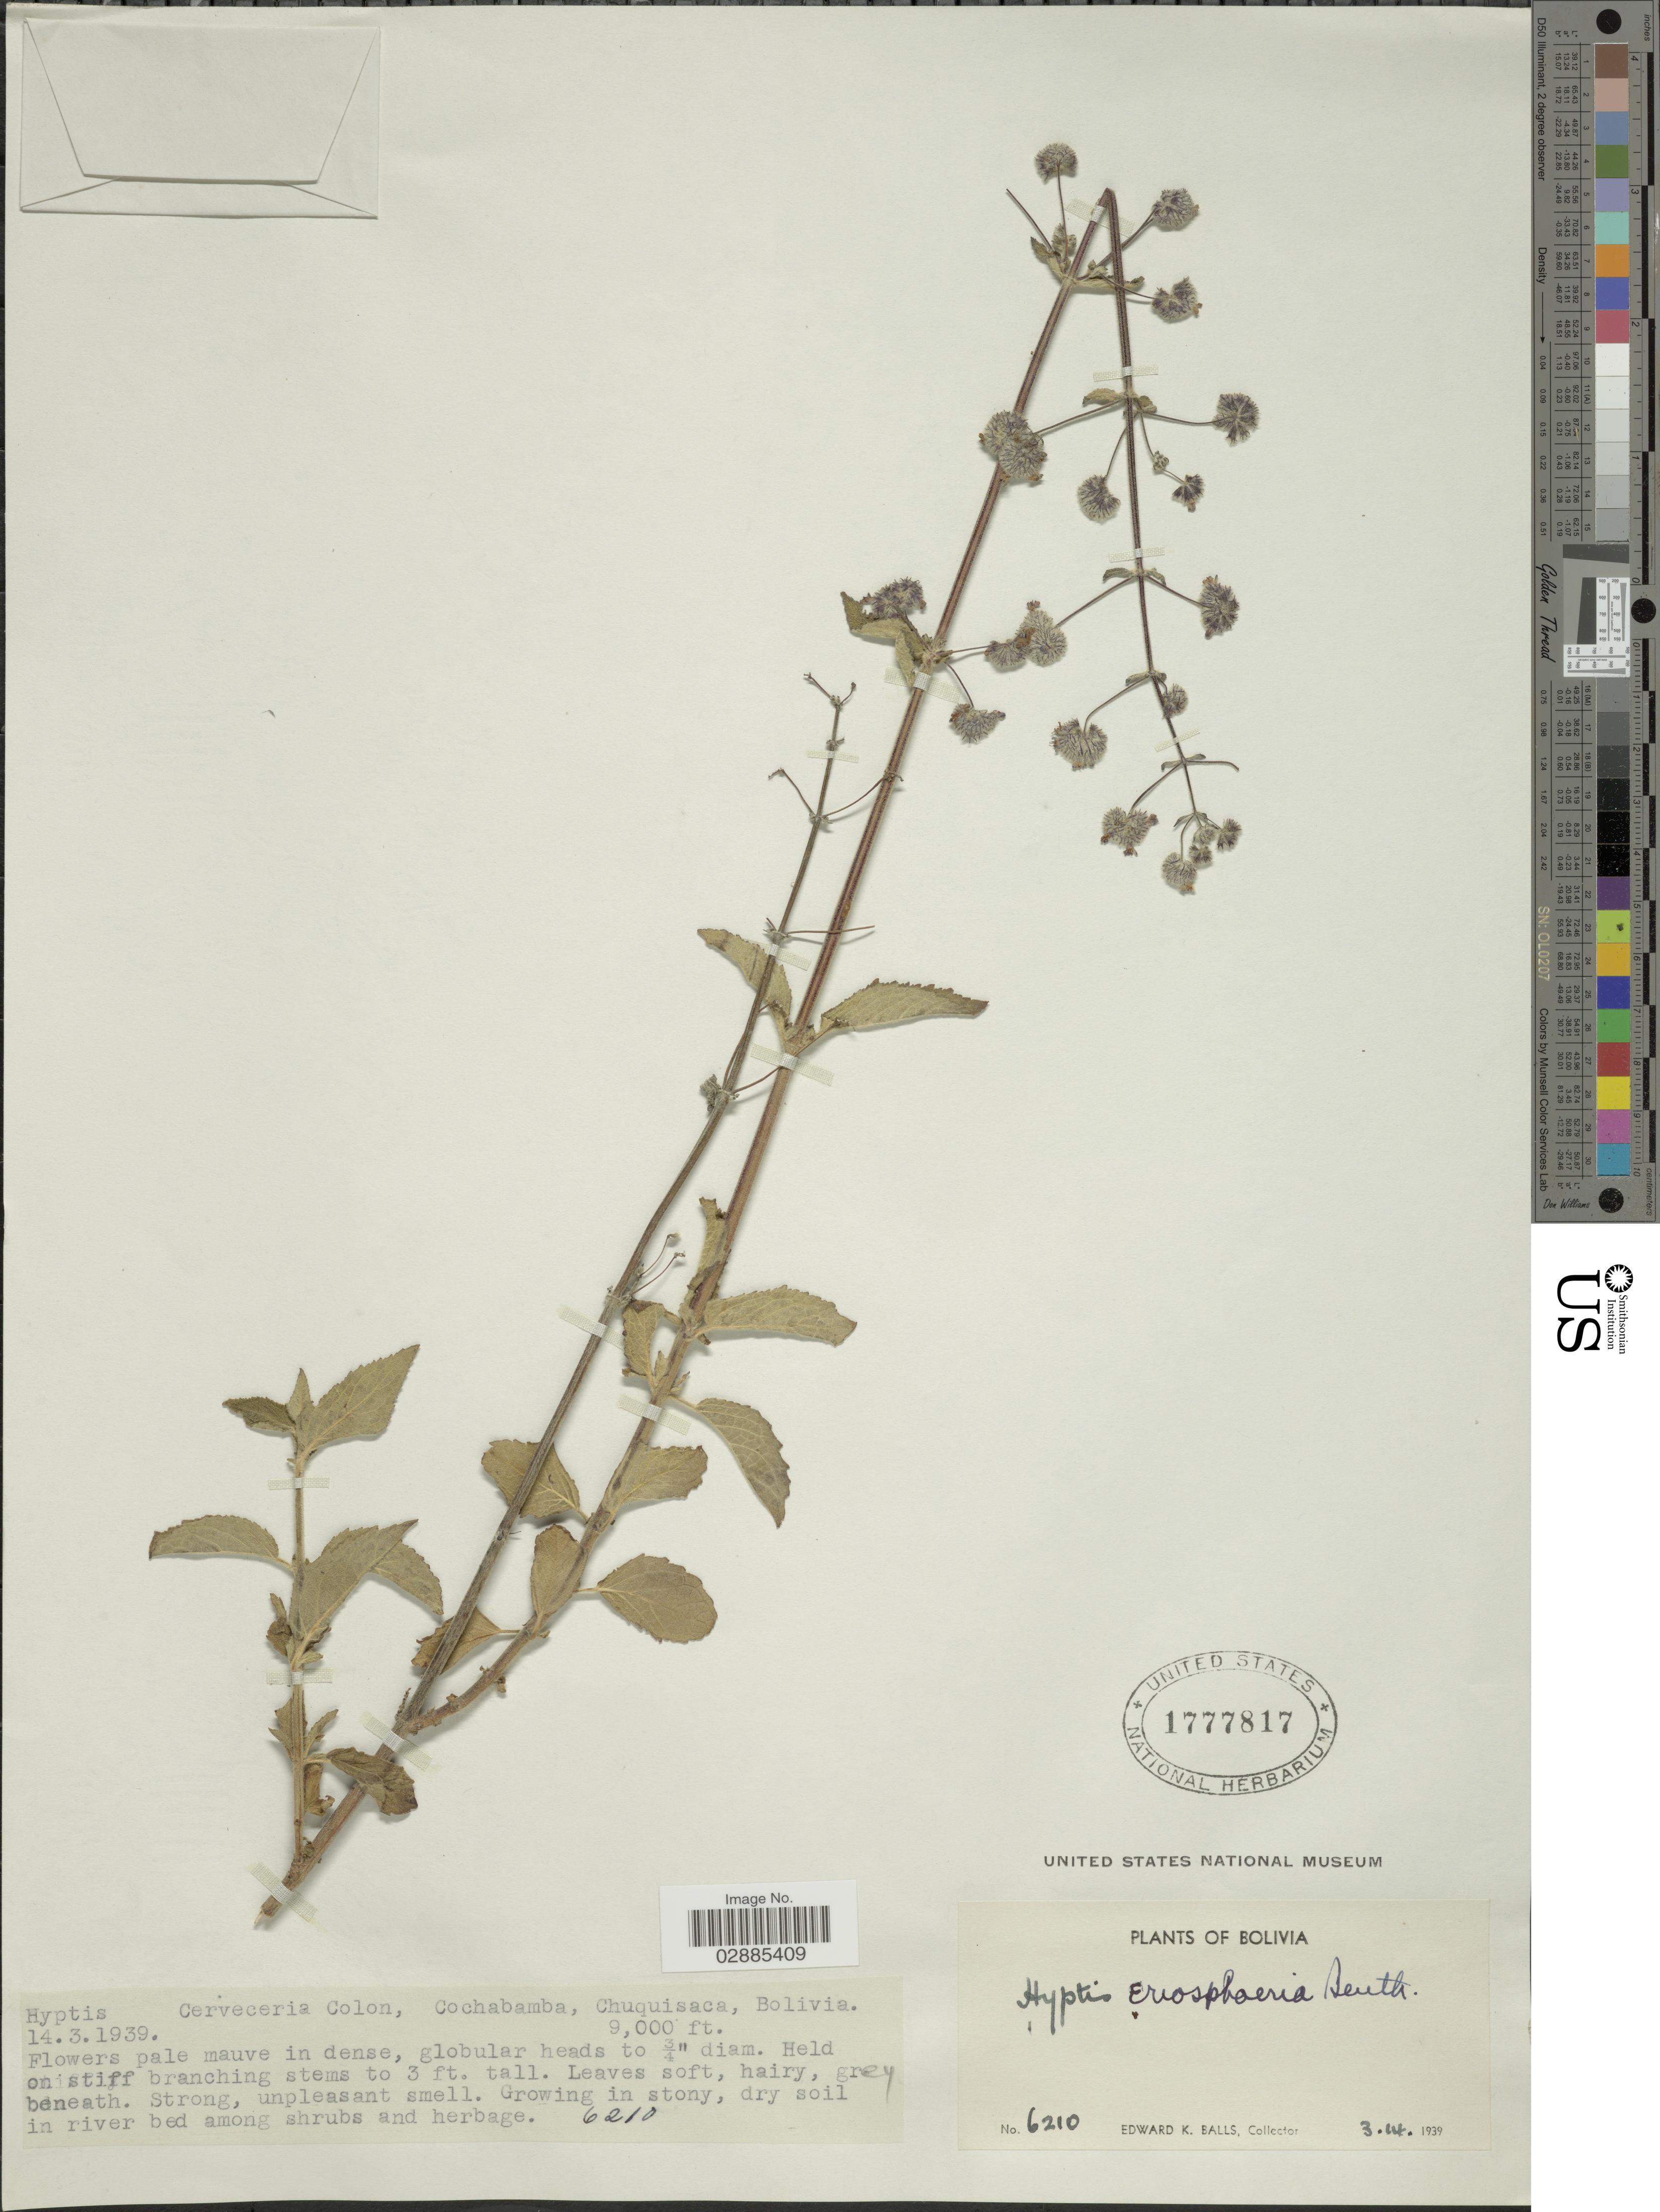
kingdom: Plantae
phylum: Tracheophyta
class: Magnoliopsida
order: Lamiales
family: Lamiaceae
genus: Hyptis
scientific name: Hyptis eriosphaeria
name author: Benth.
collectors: E. K. Balls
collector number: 6210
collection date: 1939-03-14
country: Bolivia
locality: Cerveceria Colon, Cochabamba, Chuquisaca.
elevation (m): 2743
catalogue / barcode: US 1777817